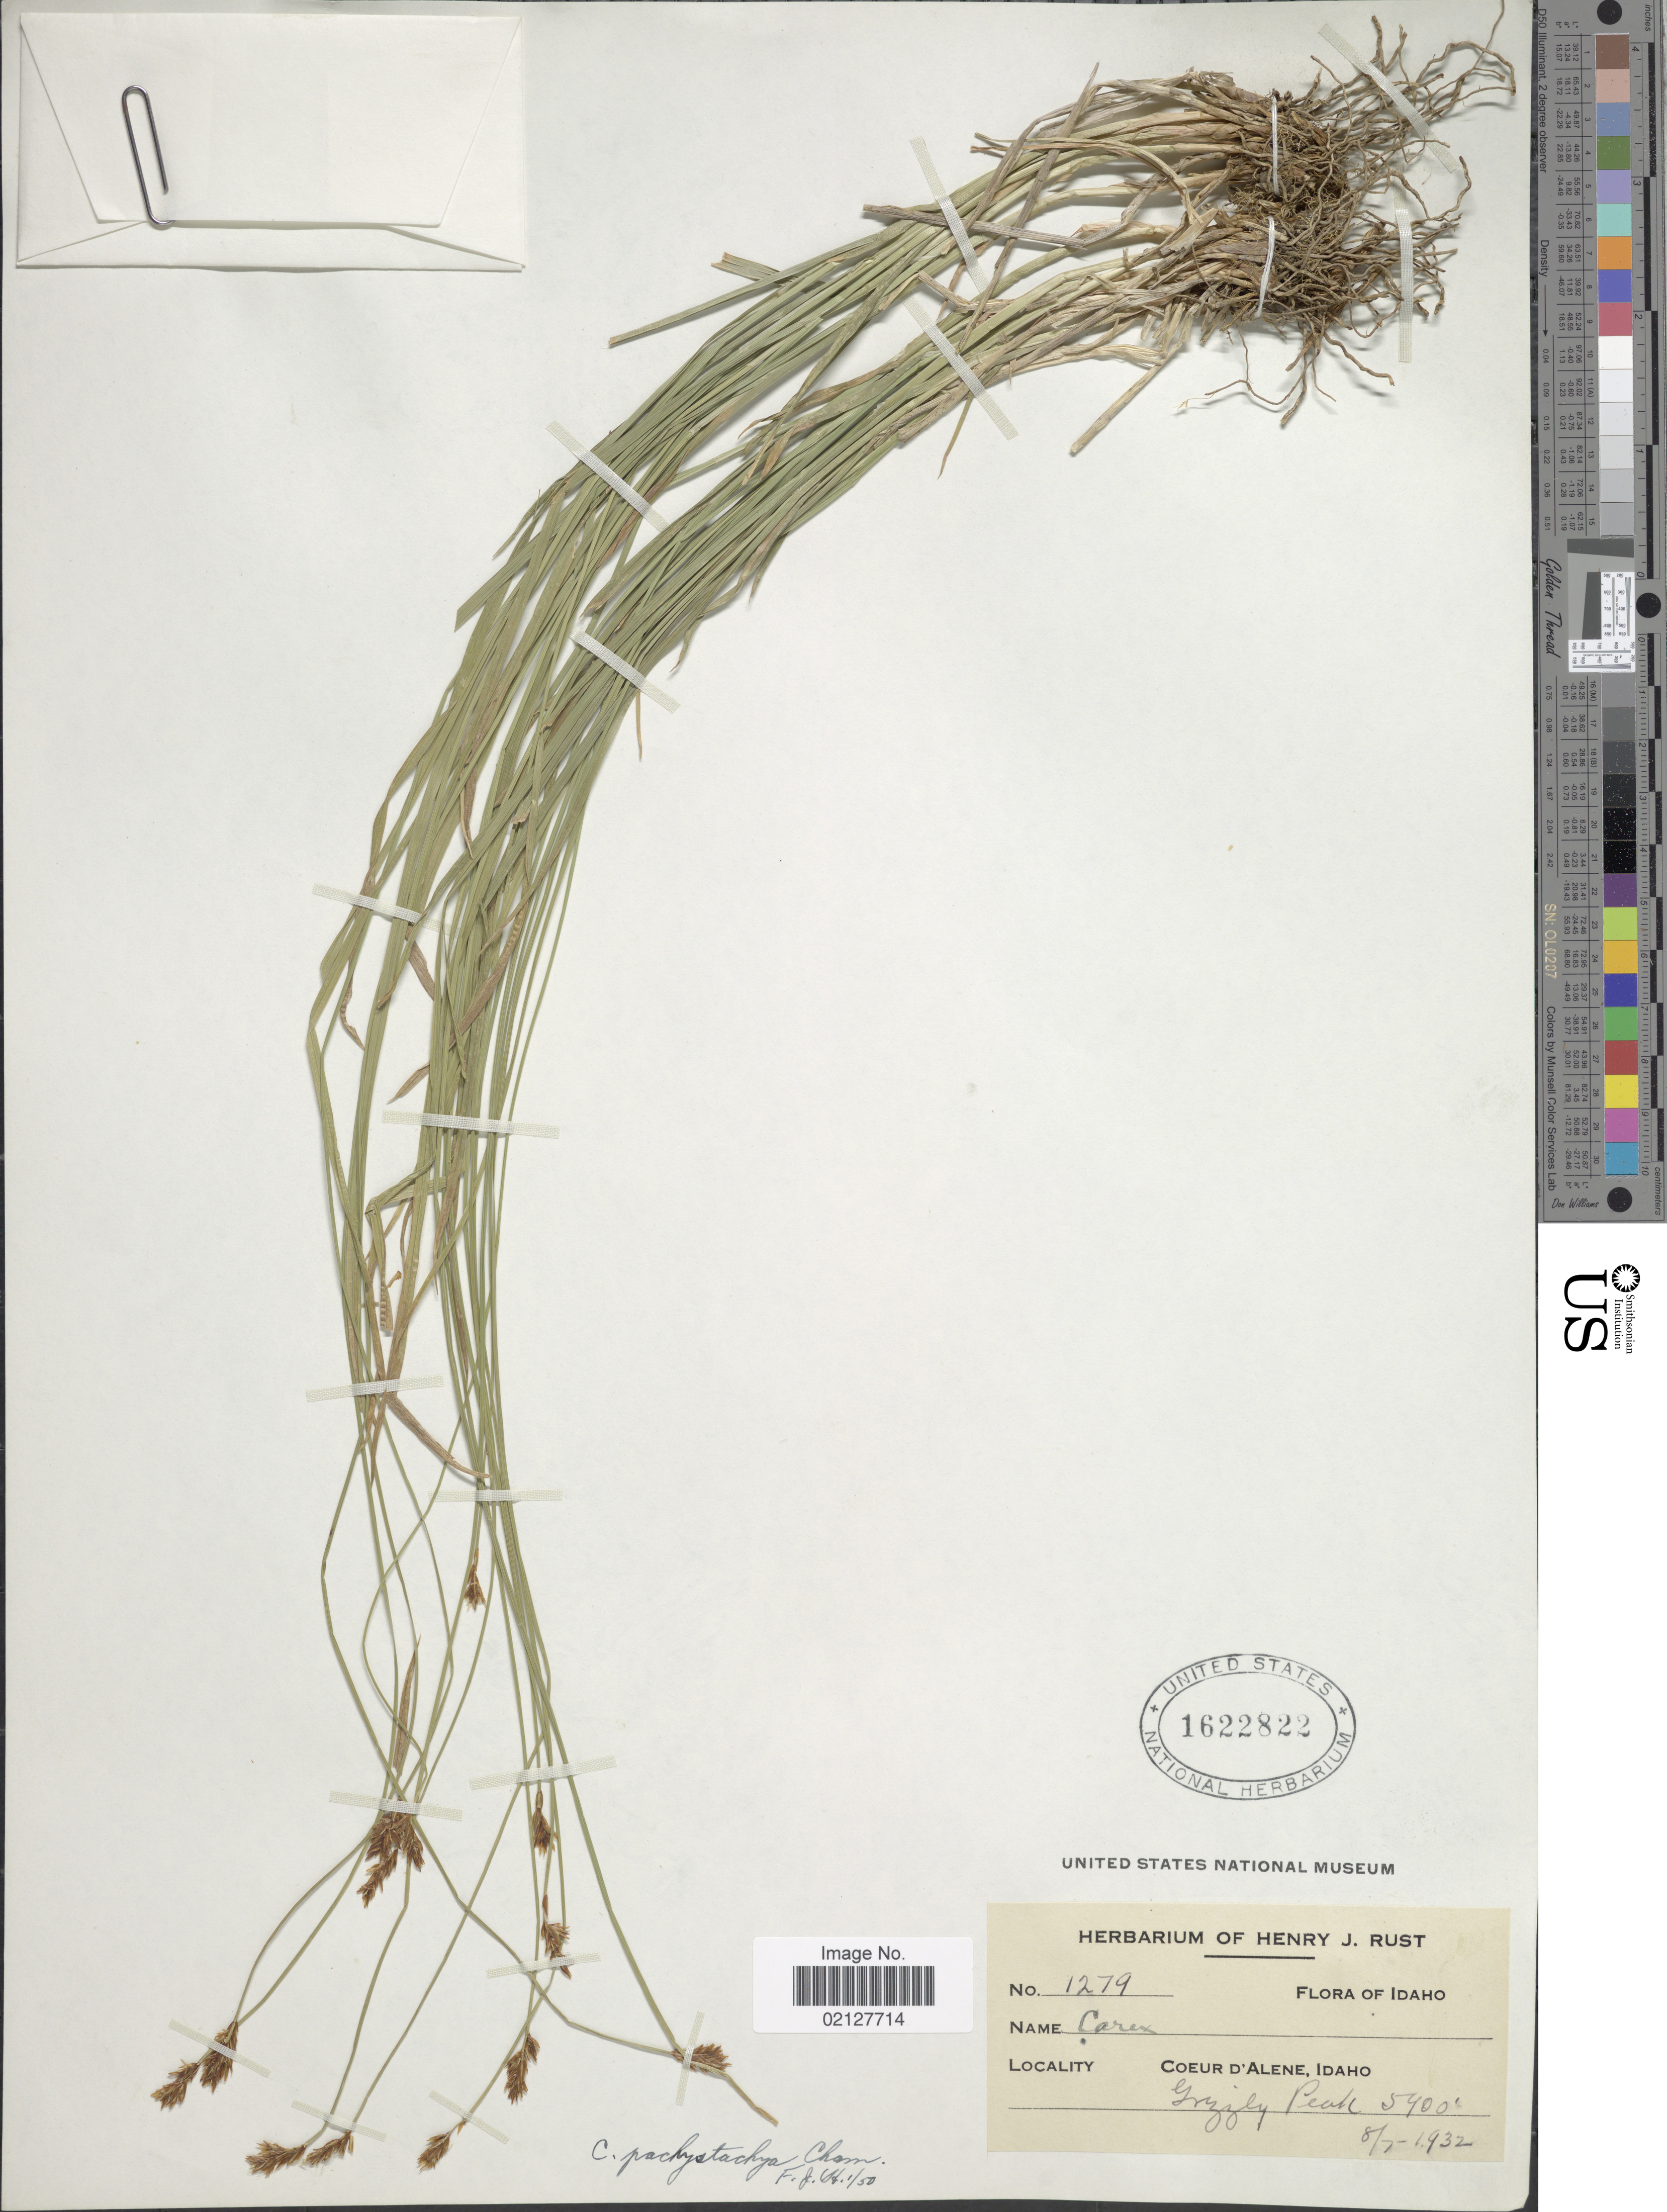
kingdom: Plantae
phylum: Tracheophyta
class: Liliopsida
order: Poales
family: Cyperaceae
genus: Carex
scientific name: Carex pachystachya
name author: Cham. ex Steud.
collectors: ex herb. Henry J. Rust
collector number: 1279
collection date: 1932-08-07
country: United States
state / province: Idaho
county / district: Kootenai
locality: Coeur d'Alene. Grizzly Peak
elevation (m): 1646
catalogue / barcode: US 1622822